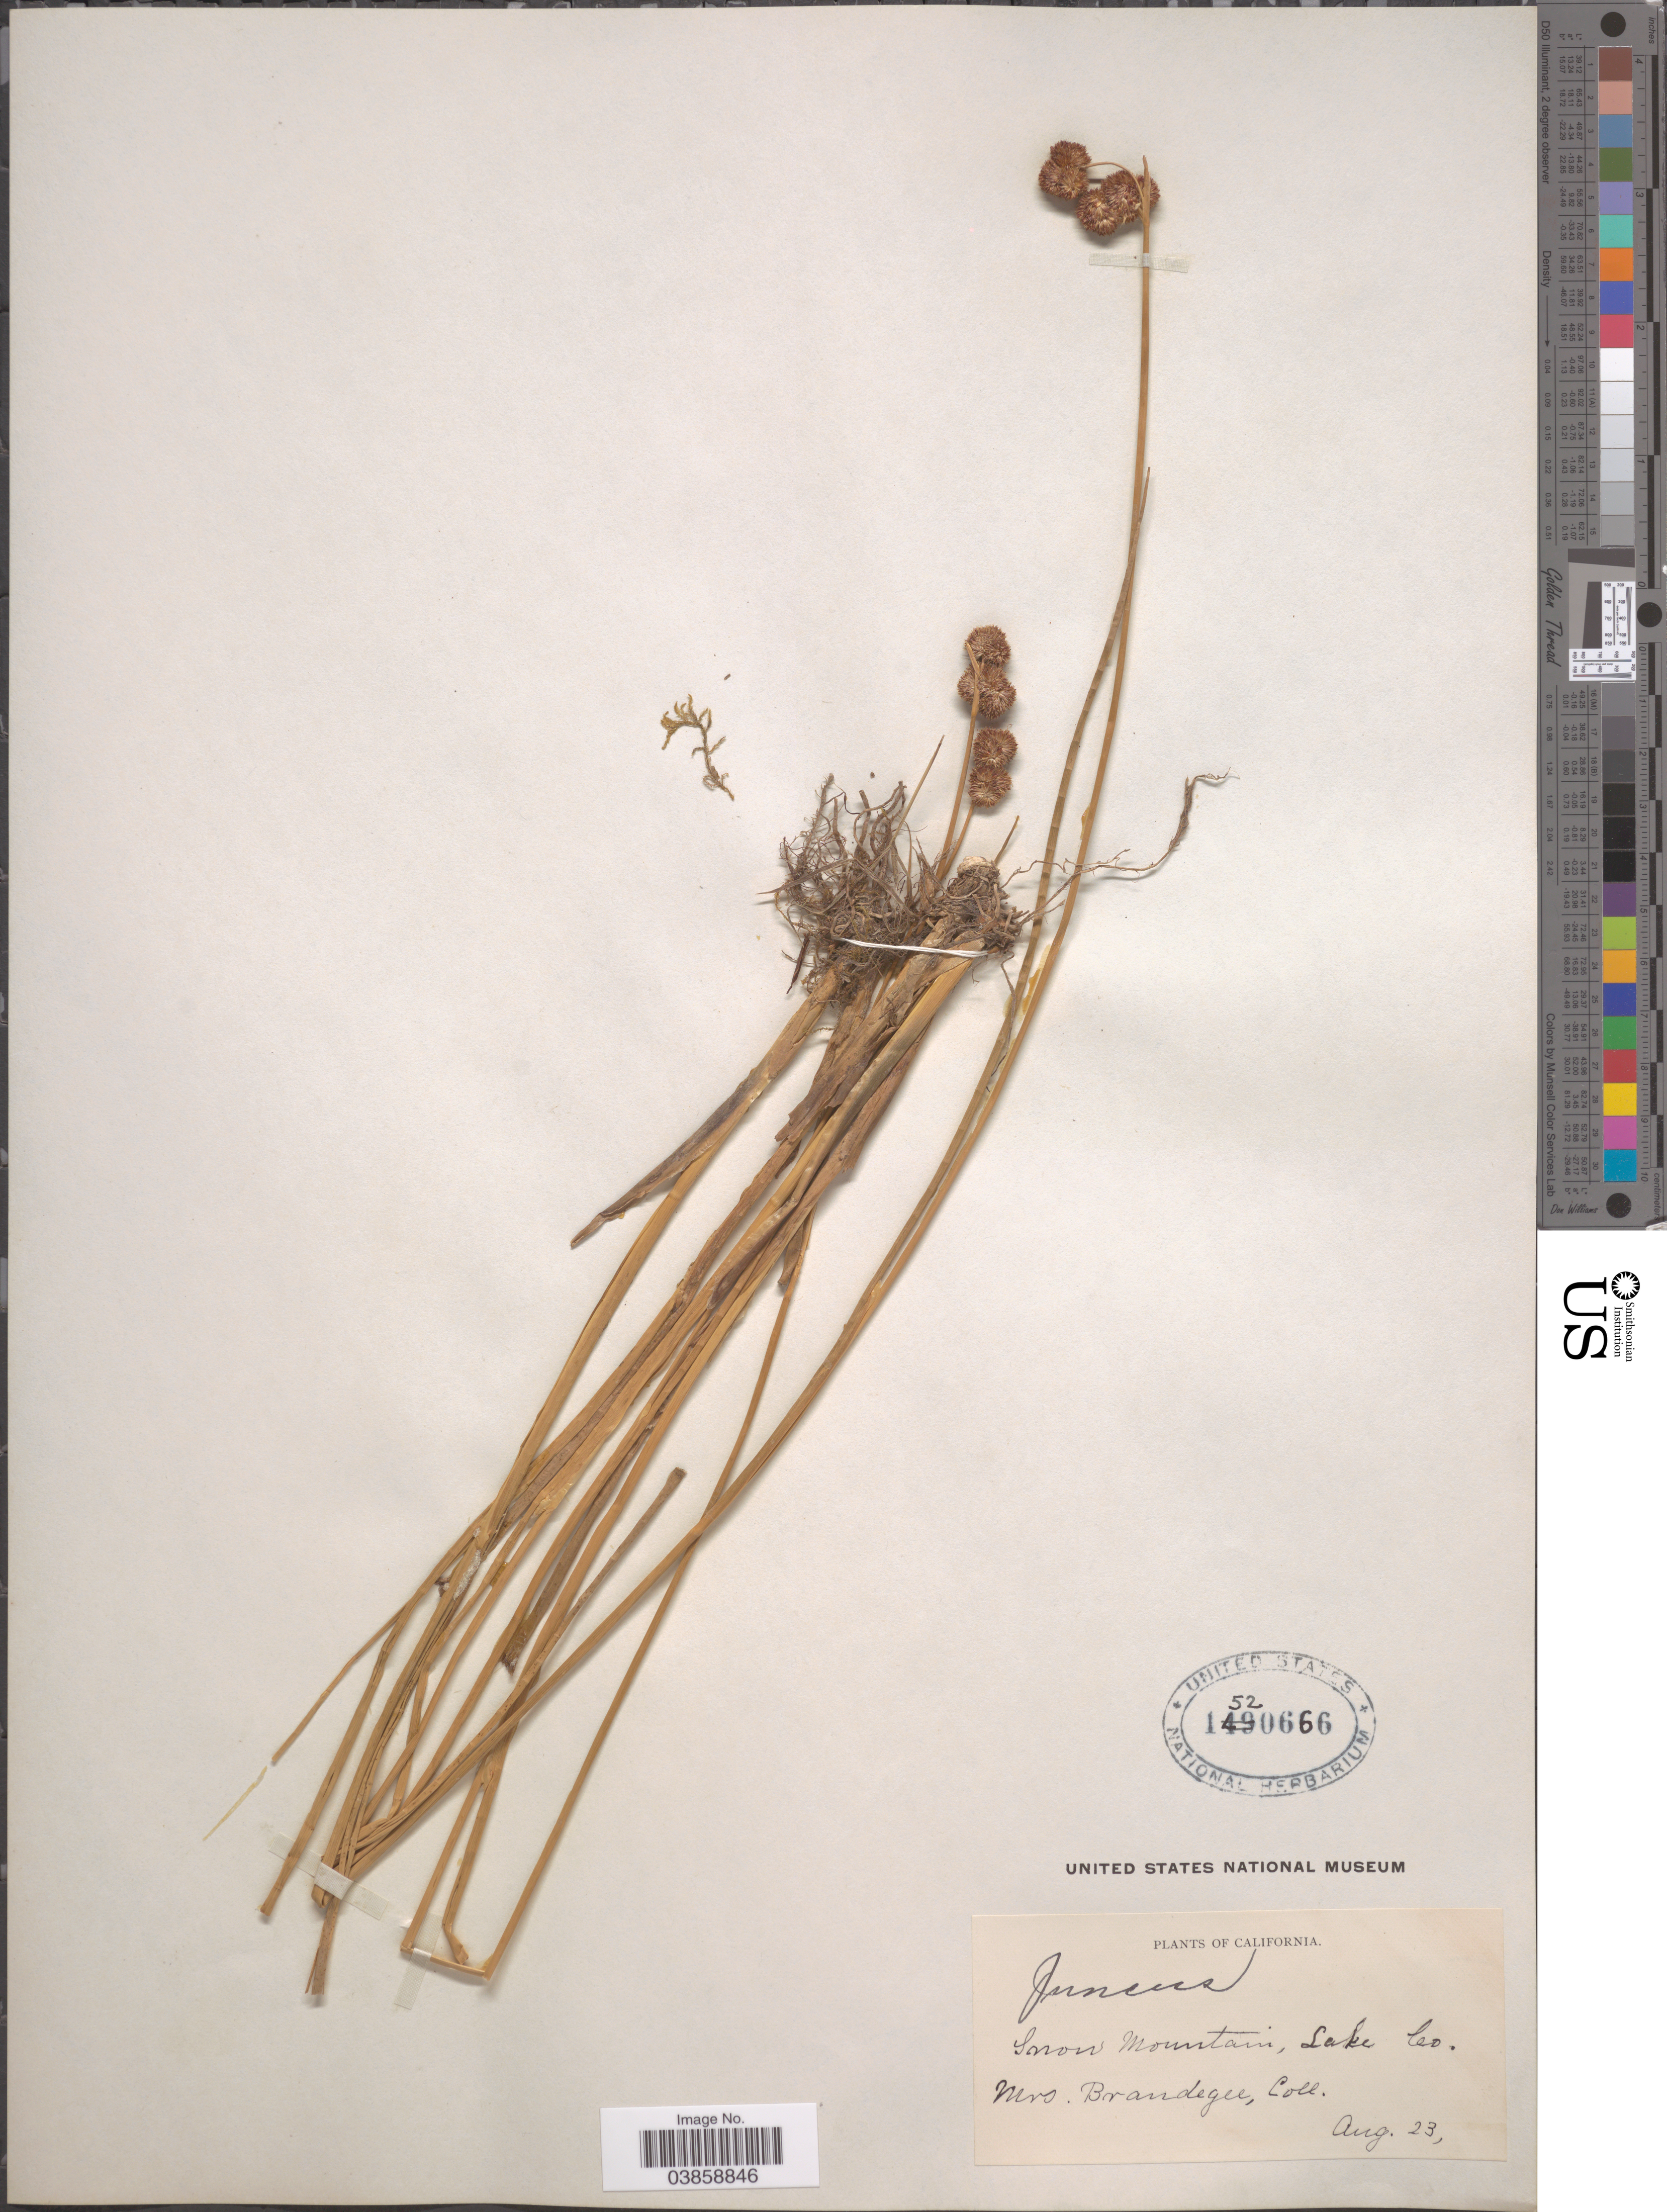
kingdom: Plantae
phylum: Tracheophyta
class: Liliopsida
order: Poales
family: Juncaceae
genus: Juncus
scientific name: Juncus sp.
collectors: M. K. Brandegee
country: United States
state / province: California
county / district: Lake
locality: Snow Mountain, Lake Co.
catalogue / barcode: US 1520666